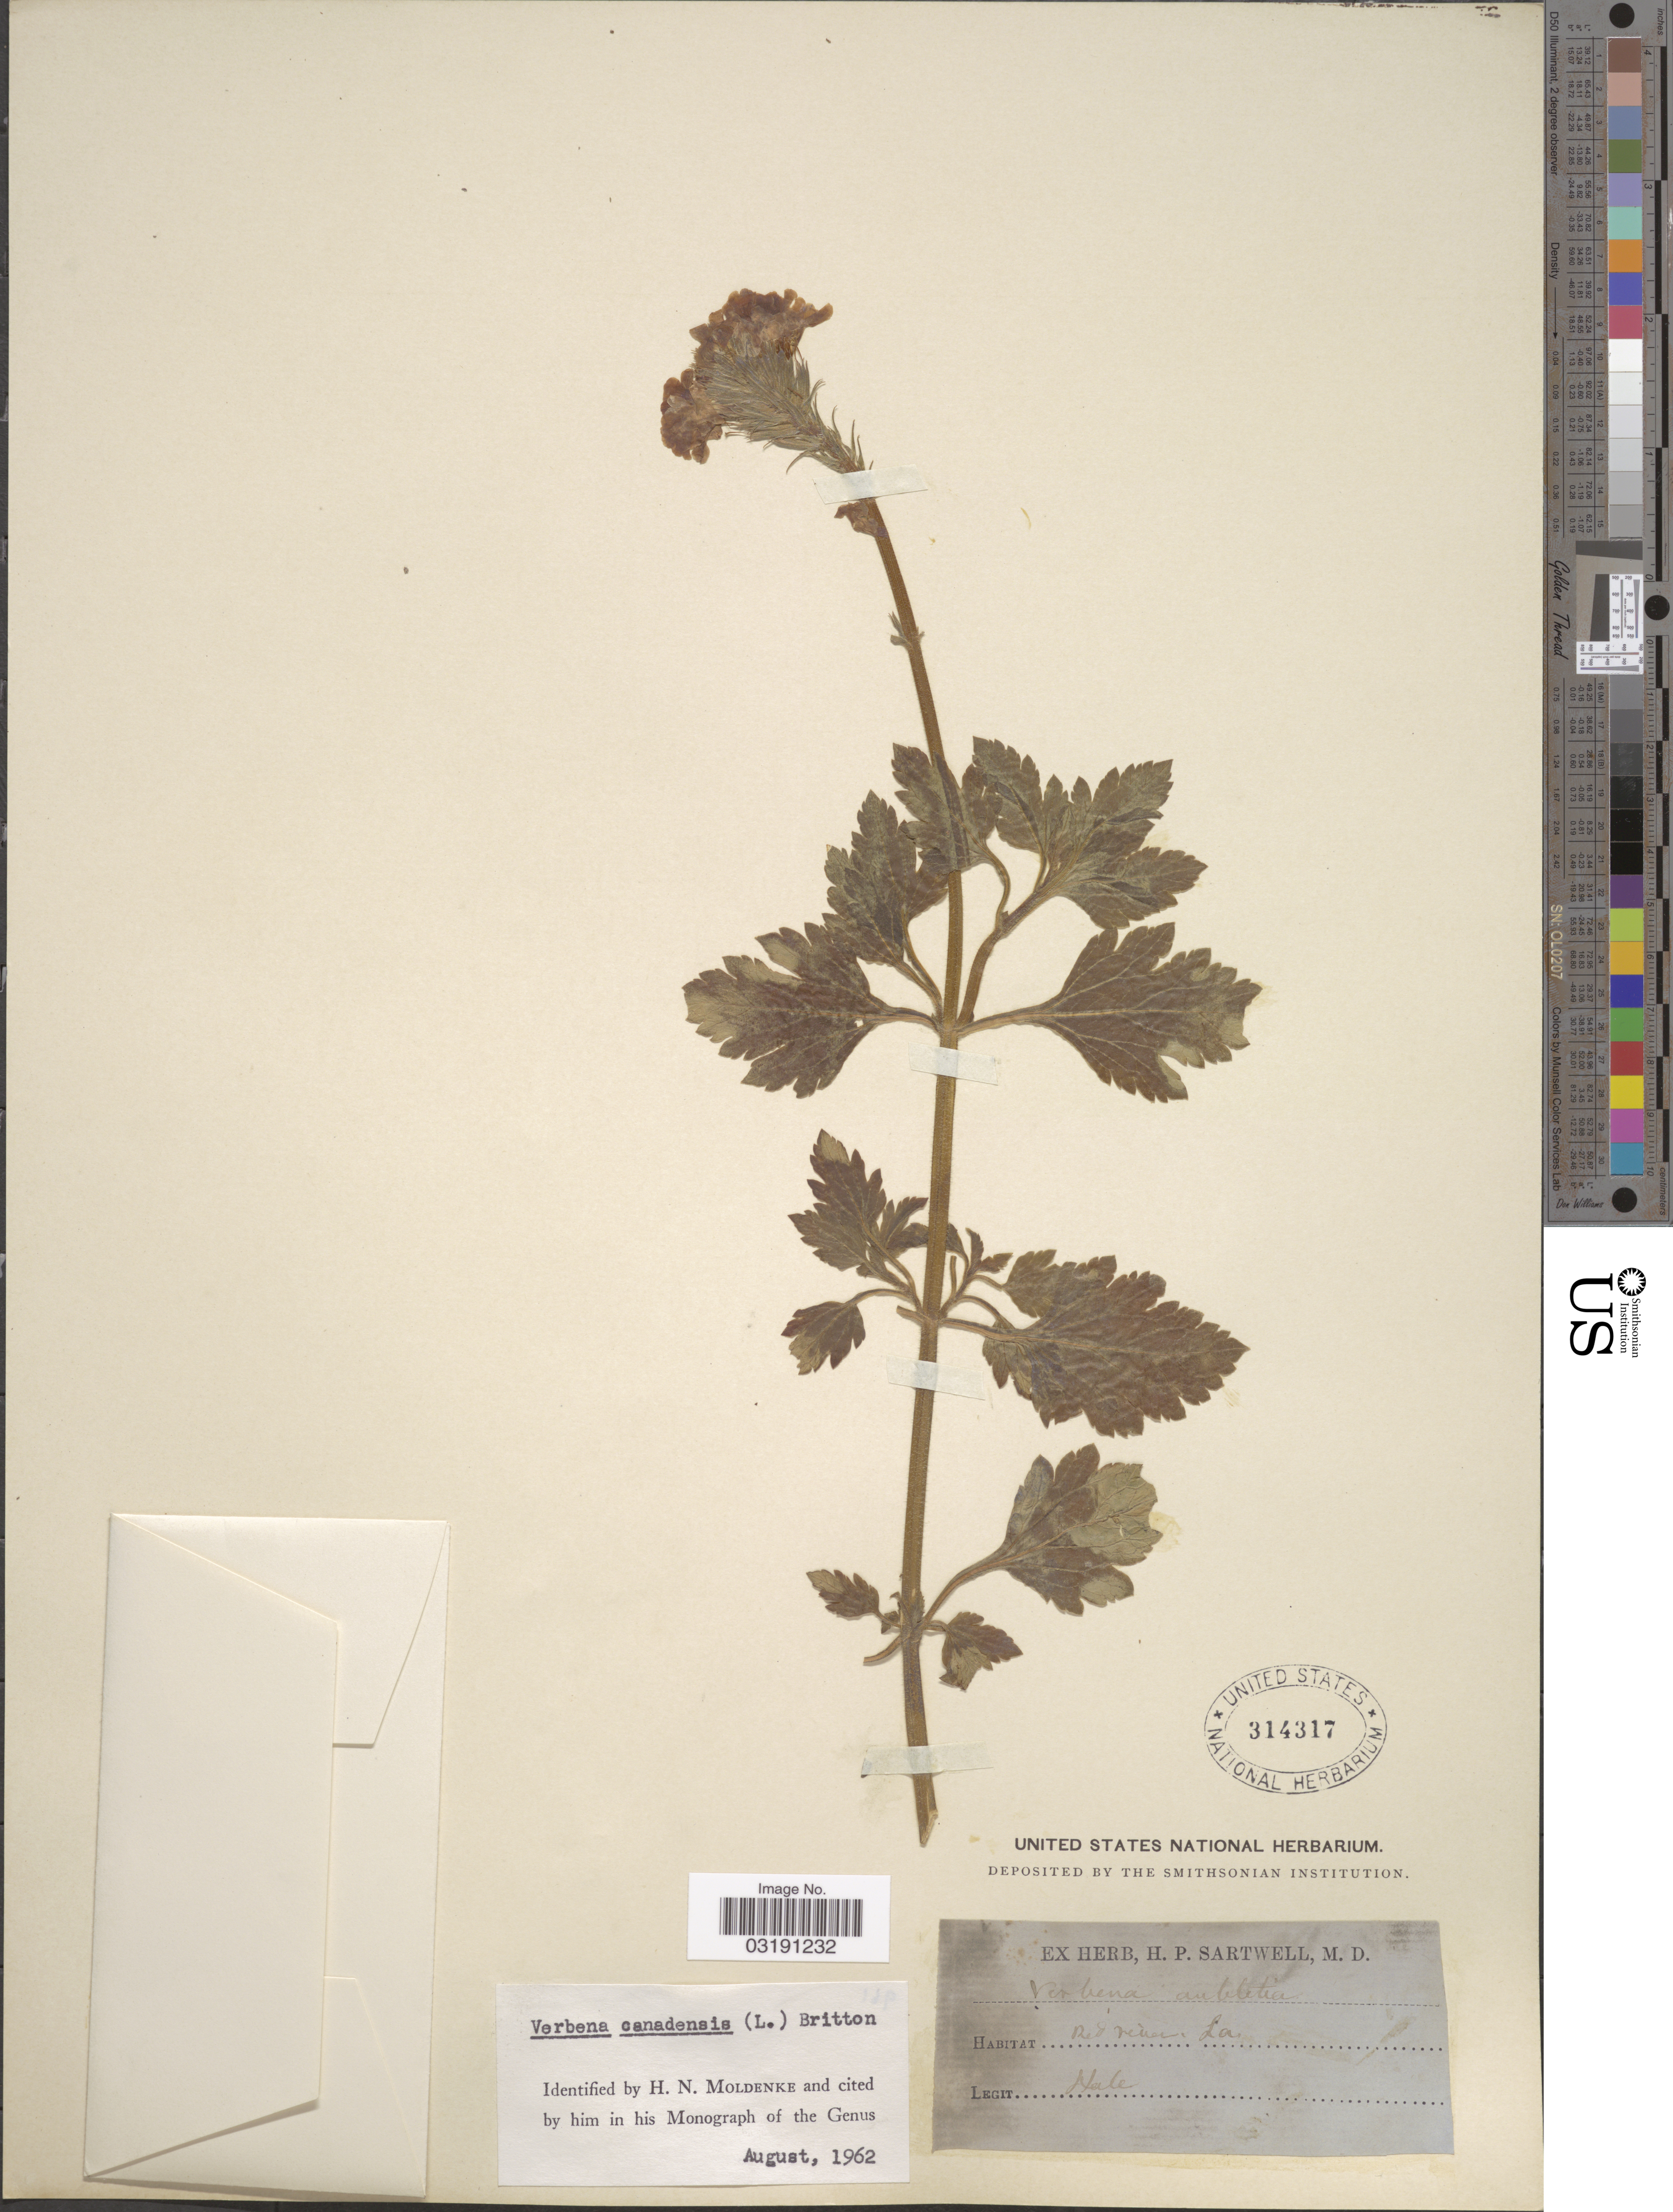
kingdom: Plantae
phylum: Tracheophyta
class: Magnoliopsida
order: Lamiales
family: Verbenaceae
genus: Verbena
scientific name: Verbena canadensis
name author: (L.) Britton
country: United States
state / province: Louisiana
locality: Red River.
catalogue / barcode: US 314317